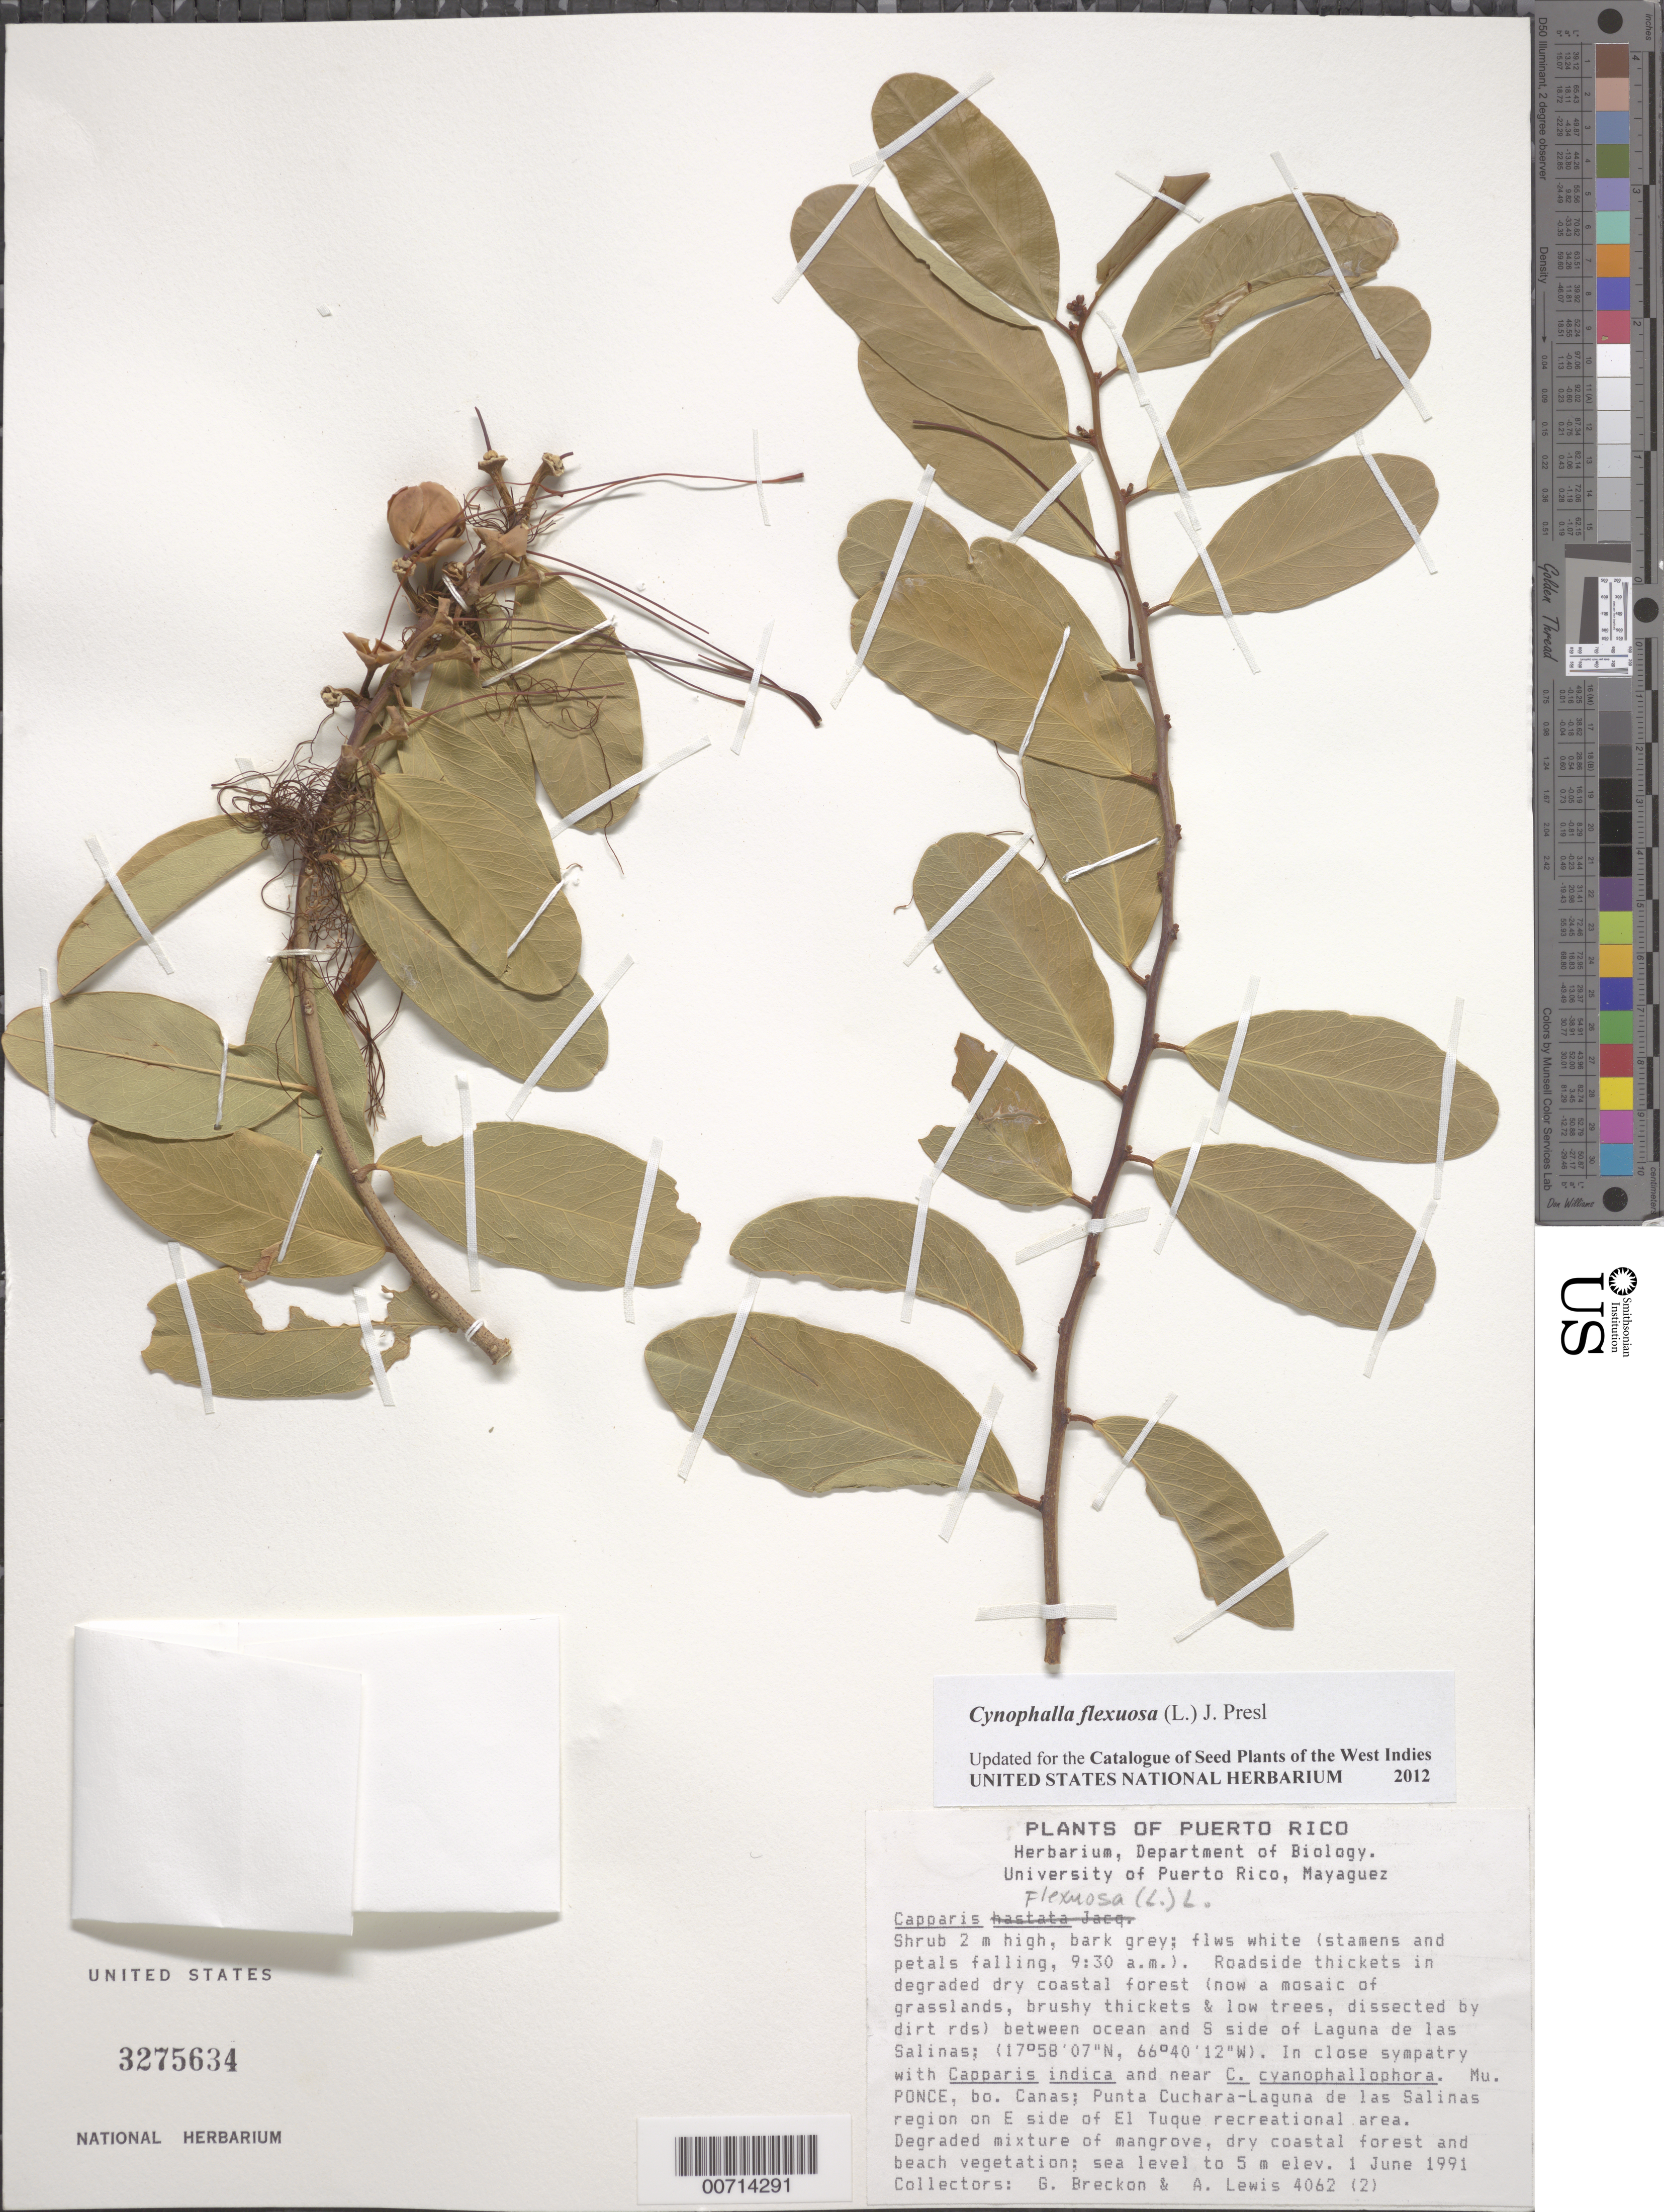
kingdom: Plantae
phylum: Tracheophyta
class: Magnoliopsida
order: Brassicales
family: Capparaceae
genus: Cynophalla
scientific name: Cynophalla flexuosa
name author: (L.) J. Presl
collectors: G. J. Breckon & A. Lewis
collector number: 4062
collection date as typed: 01 Jun 1991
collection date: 1991-06-01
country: Puerto Rico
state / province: Ponce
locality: Ponce: Bo. Canas, Punta Cuchara-Laguna de las Salinas region, E side of El Tuque Recreation Area.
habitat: Roadside thickets in degraded, dry coastal forest.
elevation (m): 0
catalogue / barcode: US 3275634